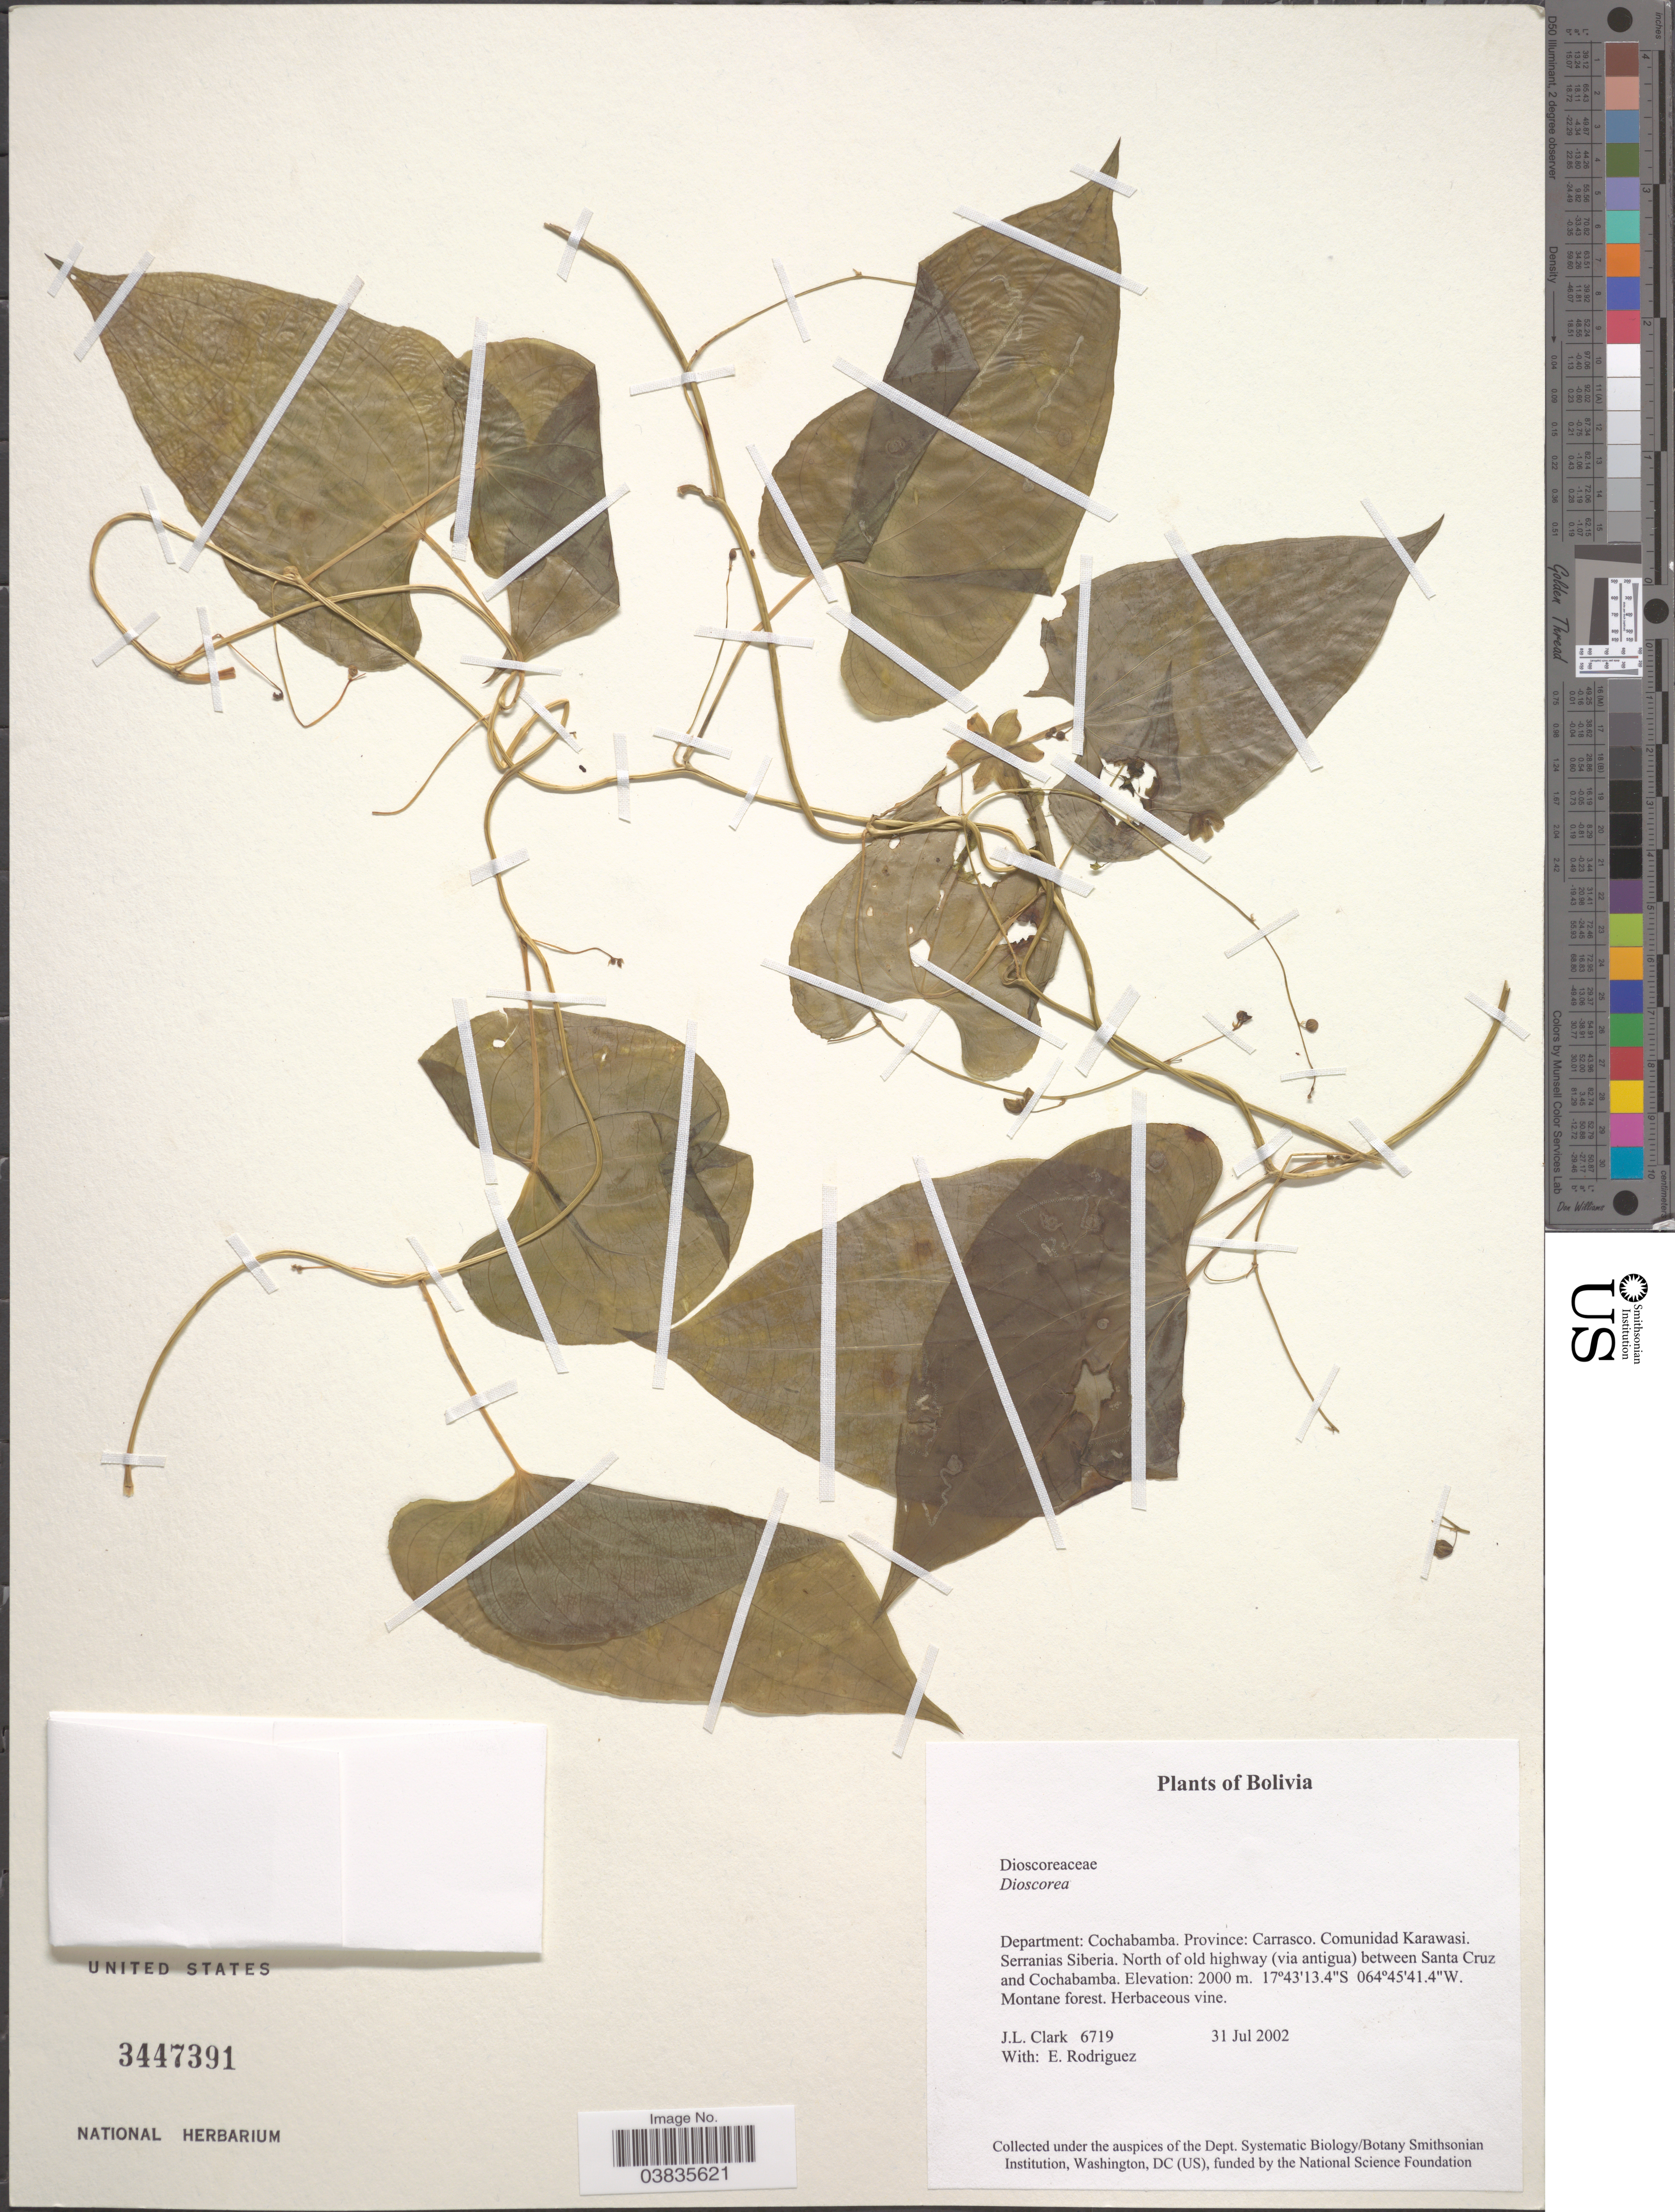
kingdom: Plantae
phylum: Tracheophyta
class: Liliopsida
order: Dioscoreales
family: Dioscoreaceae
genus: Dioscorea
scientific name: Dioscorea sp.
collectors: J. L. Clark & E. Rodriguez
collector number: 6719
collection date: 2002-07-31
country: Bolivia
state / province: Cochabamba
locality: Department: Cochabamba. Province: Carrasco. Comunidad Karawasi. Serranias Siberia. North of old highway (via antigua) between Santa Cruz and Cochabamba.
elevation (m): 2000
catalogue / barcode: US 3447391